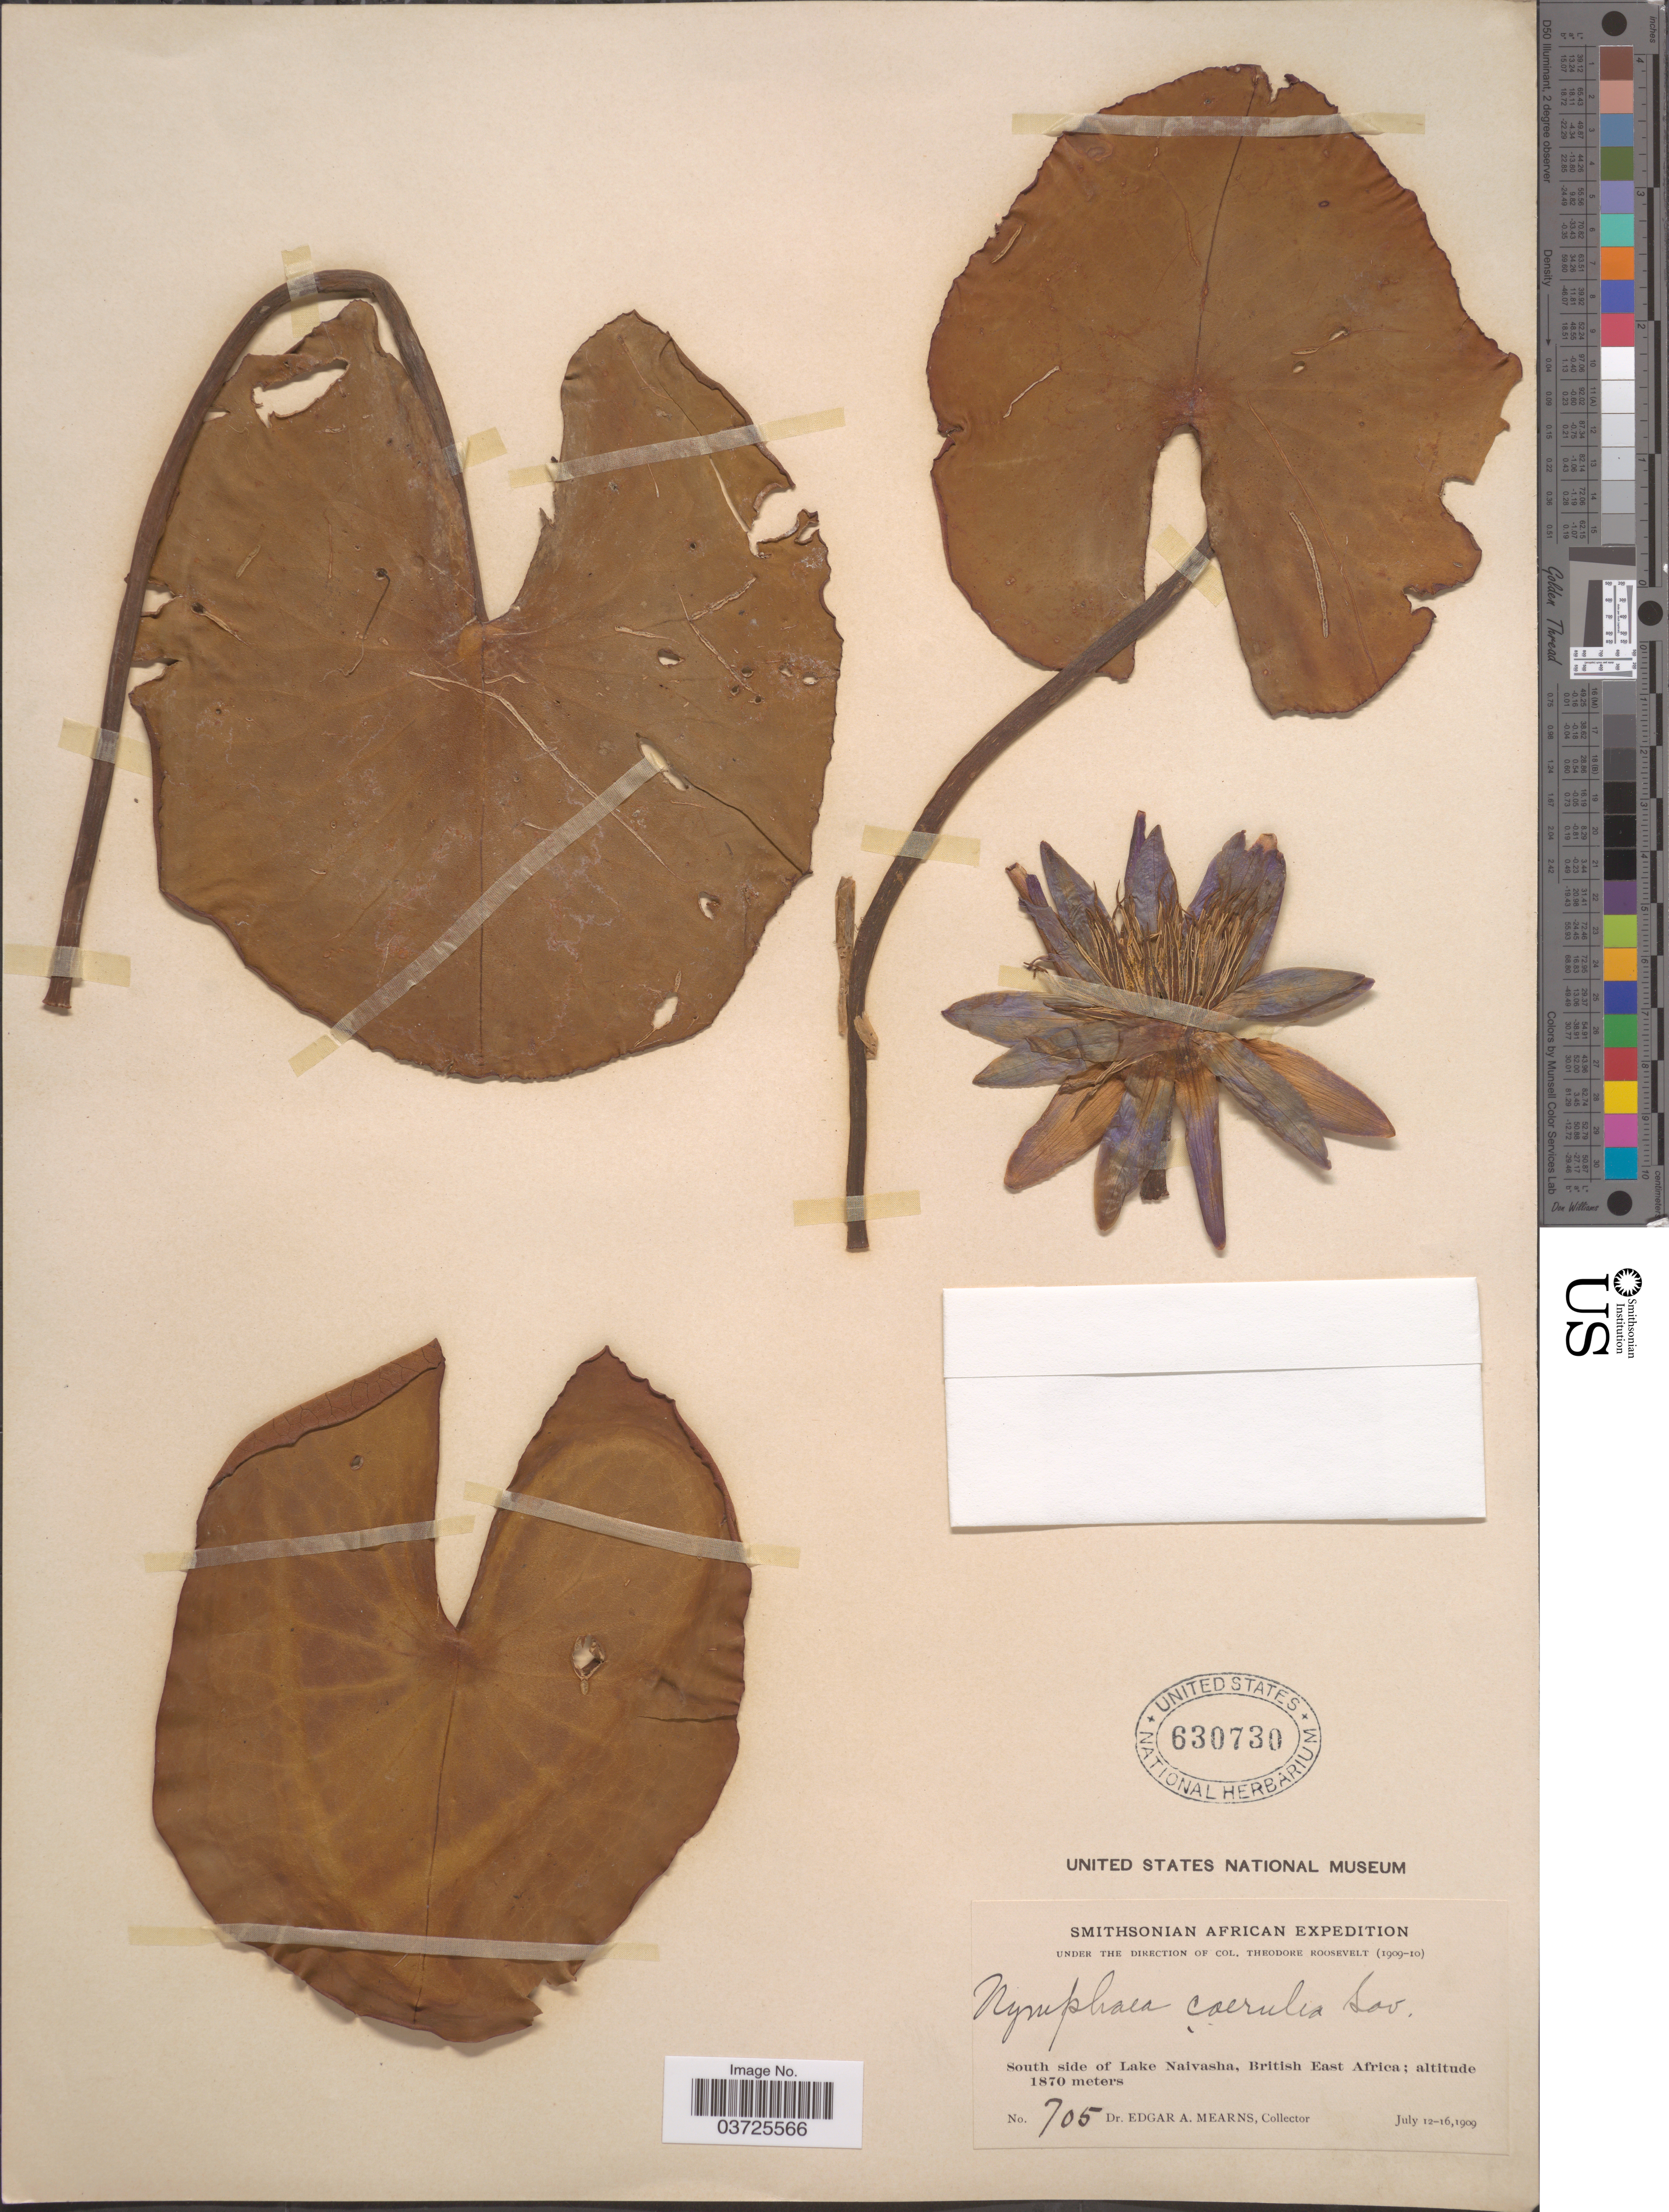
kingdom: Plantae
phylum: Tracheophyta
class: Magnoliopsida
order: Nymphaeales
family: Nymphaeaceae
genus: Nymphaea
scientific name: Nymphaea caerulea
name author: Savigny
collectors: E. A. Mearns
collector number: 705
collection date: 1909-07-12/1909-07-16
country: Kenya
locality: South side of Lake Naivasha, British East Africa.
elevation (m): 1870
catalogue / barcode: US 630730